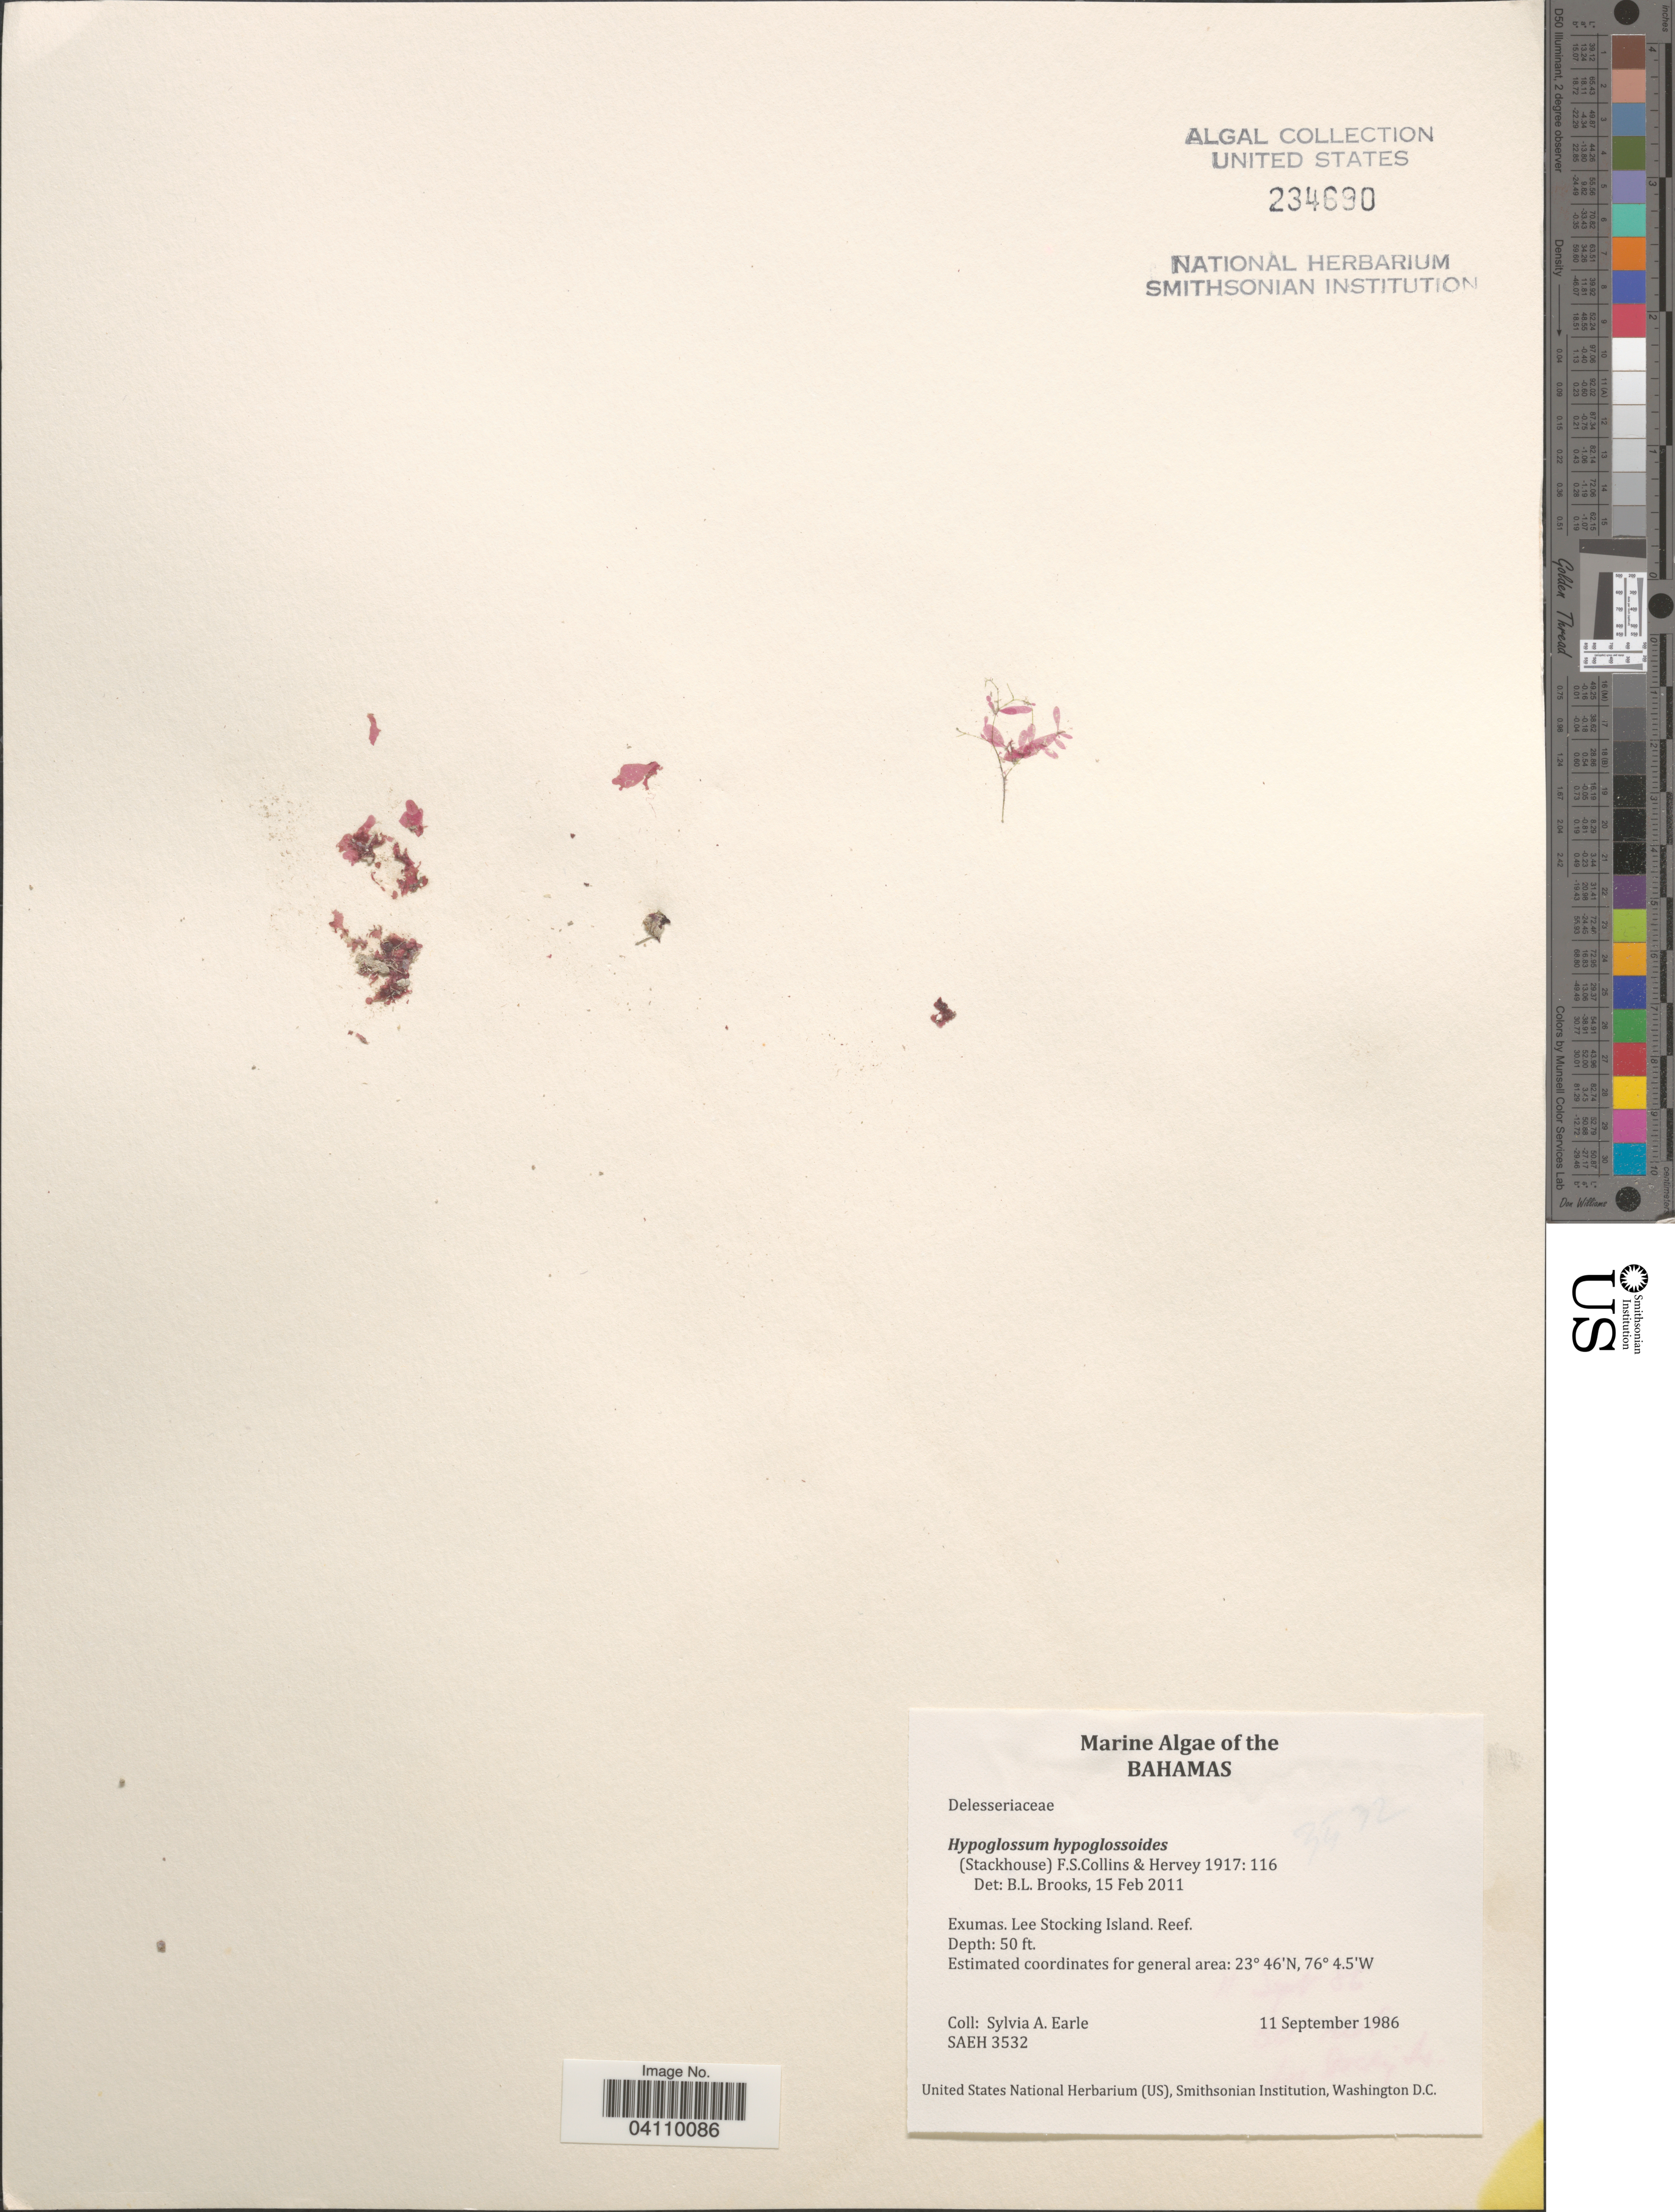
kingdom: Plantae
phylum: Rhodophyta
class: Florideophyceae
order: Ceramiales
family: Delesseriaceae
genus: Hypoglossum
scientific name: Hypoglossum hypoglossoides (Harv.) Womersley & Shepley, nom. illeg.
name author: (Harv.) Womersley & Shepley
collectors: S. A. Earle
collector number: SAEH 3532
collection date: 1986-09-11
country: Bahamas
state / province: Exuma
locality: Exumas. Lee Stocking Island.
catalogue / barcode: US 234690